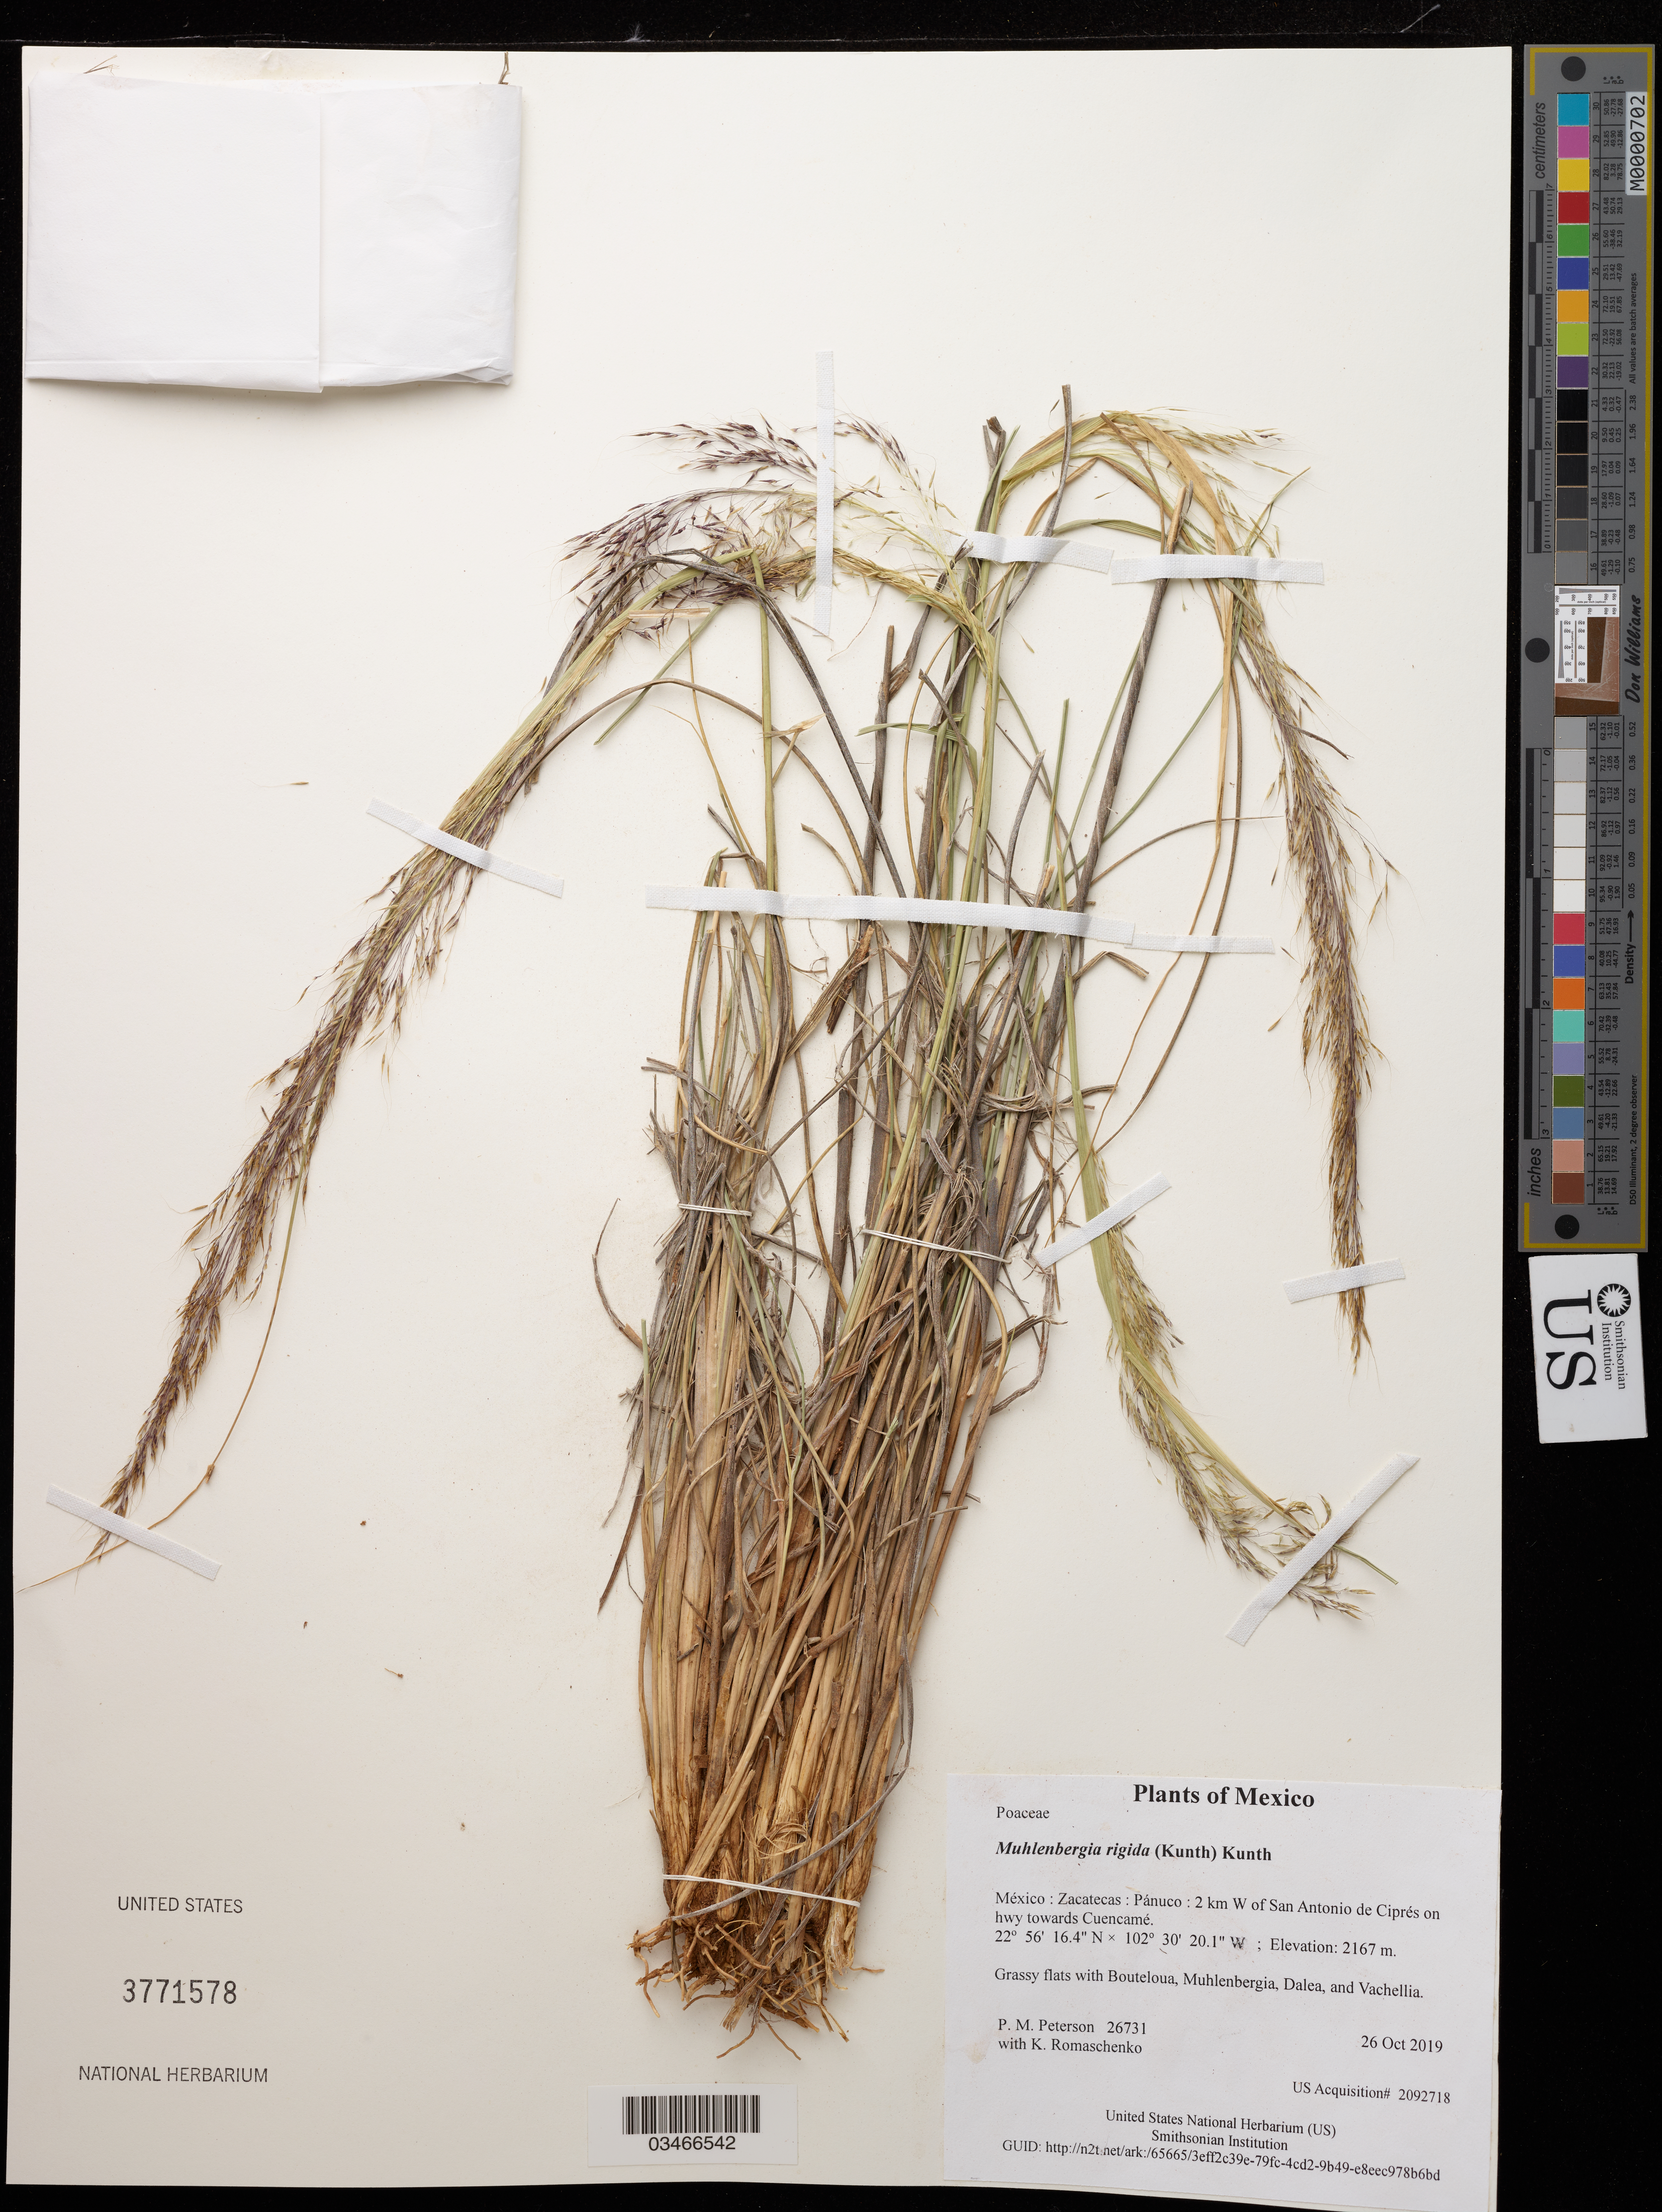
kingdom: Plantae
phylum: Tracheophyta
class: Liliopsida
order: Poales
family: Poaceae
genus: Muhlenbergia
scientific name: Muhlenbergia rigida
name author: (Kunth) Kunth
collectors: P. M. Peterson & K. Romaschenko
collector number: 26731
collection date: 2019-10-26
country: México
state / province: Zacatecas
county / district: Pánuco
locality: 2 km W of San Antonio de Ciprés on hwy towards Cuencamé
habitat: Grassy flats with Bouteloua, Muhlenbergia, Dalea, and Vachellia.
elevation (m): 2167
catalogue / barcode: US 3771578